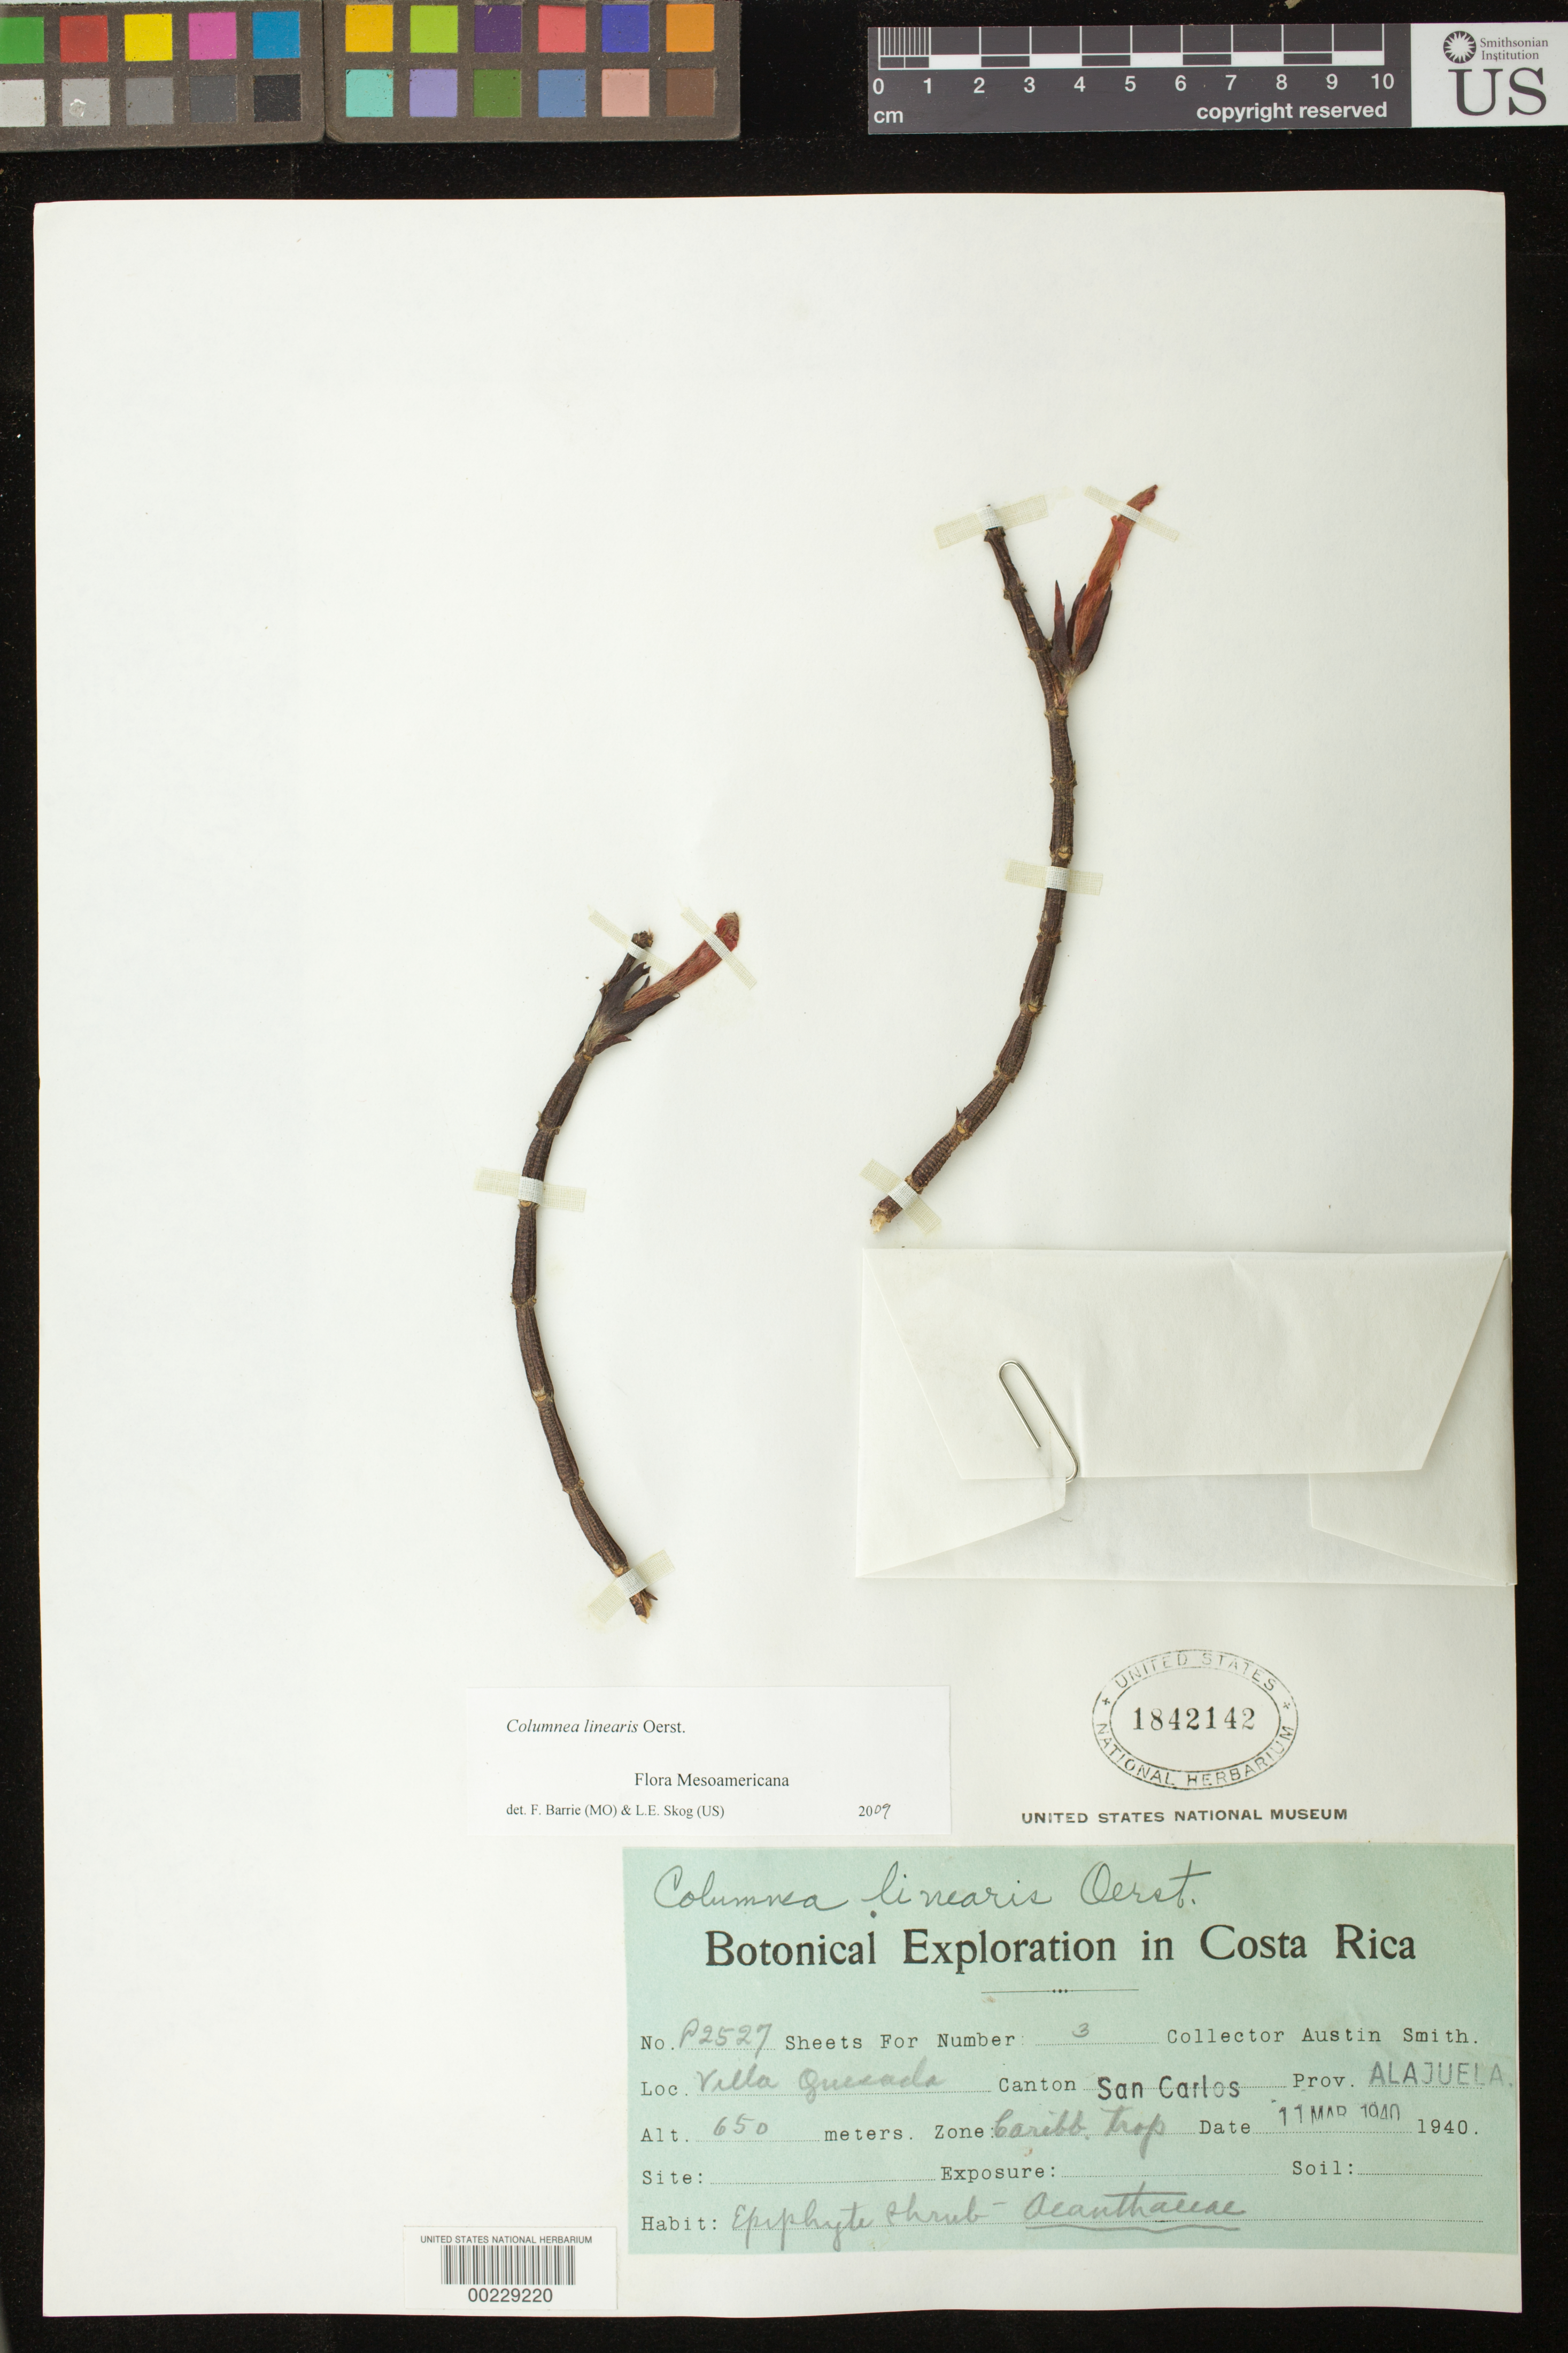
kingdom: Plantae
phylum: Tracheophyta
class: Magnoliopsida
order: Lamiales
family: Gesneriaceae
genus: Columnea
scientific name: Columnea linearis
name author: Oerst.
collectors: Aust P. Smith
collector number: P 2527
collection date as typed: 11 Mar 1940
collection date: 1940-03-11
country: Costa Rica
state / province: Alajuela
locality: Canton San Carlos, Villa Quesada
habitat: Caribb trop zone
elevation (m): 650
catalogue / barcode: US 1842142